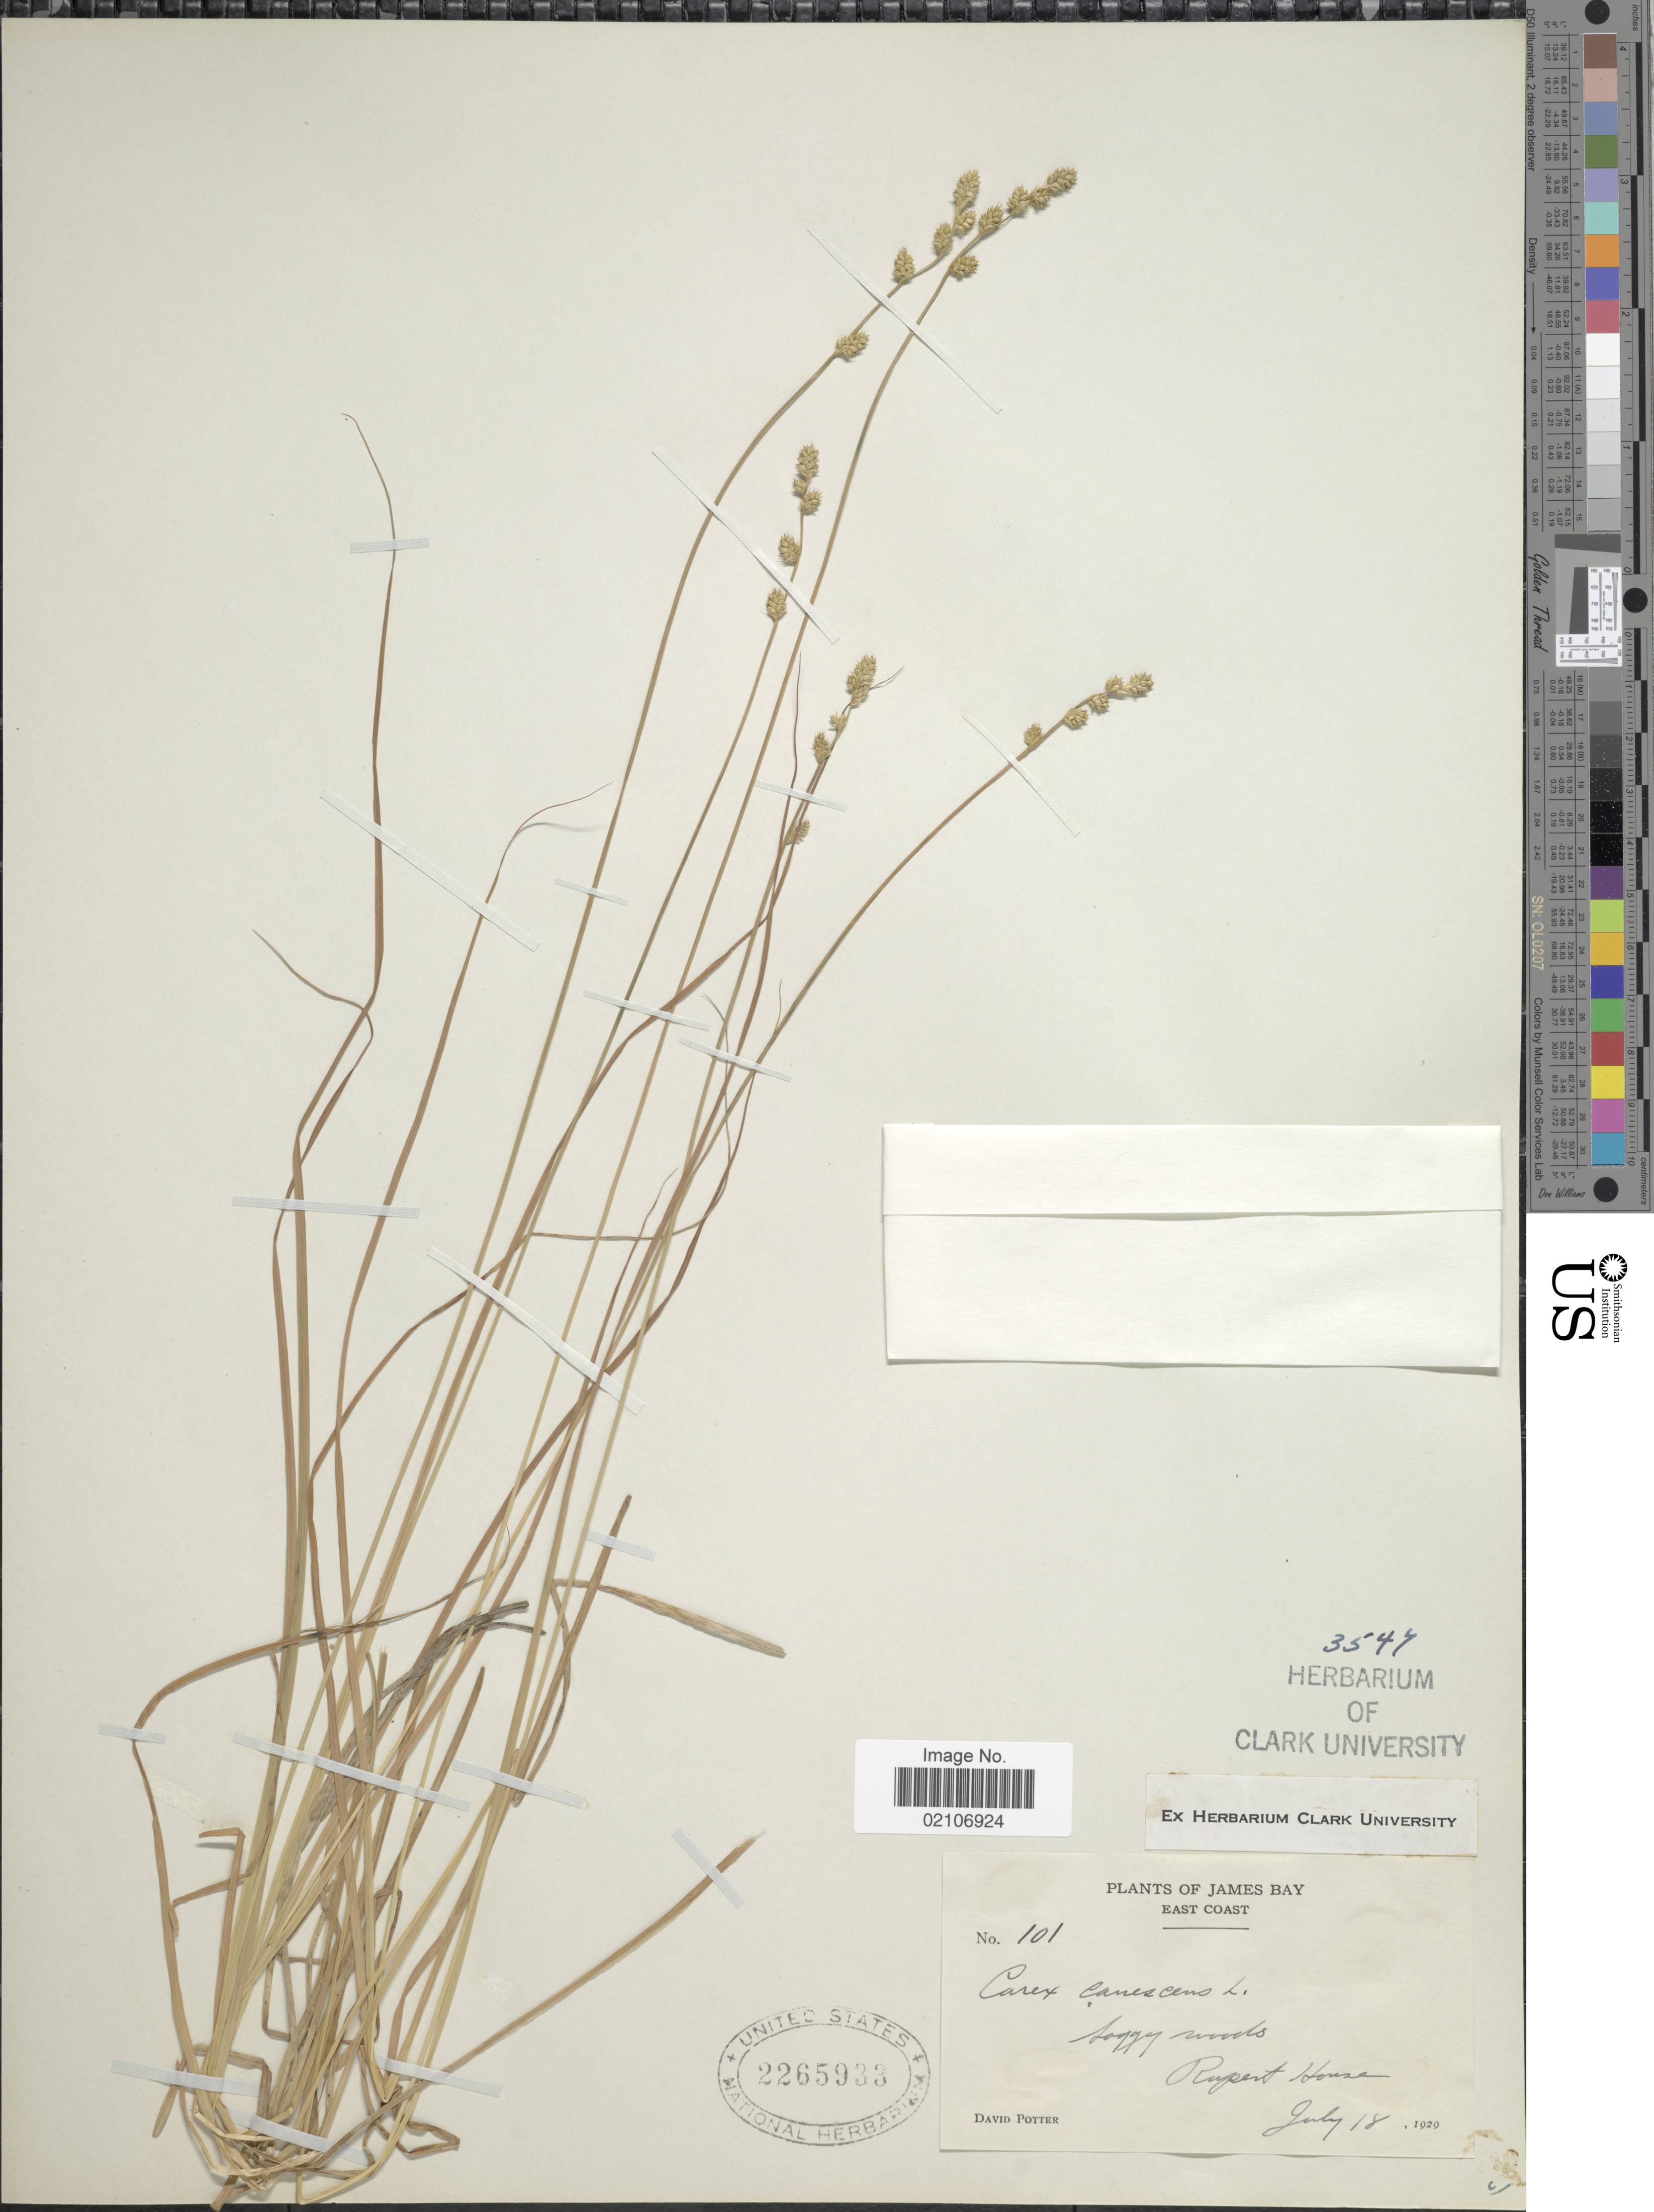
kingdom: Plantae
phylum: Tracheophyta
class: Liliopsida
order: Poales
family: Cyperaceae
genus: Carex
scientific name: Carex canescens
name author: L.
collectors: D. Potter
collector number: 101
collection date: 1929-07-18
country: Canada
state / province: Quebec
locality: James Bay, East Coast, Rupert House.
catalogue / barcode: US 2265933